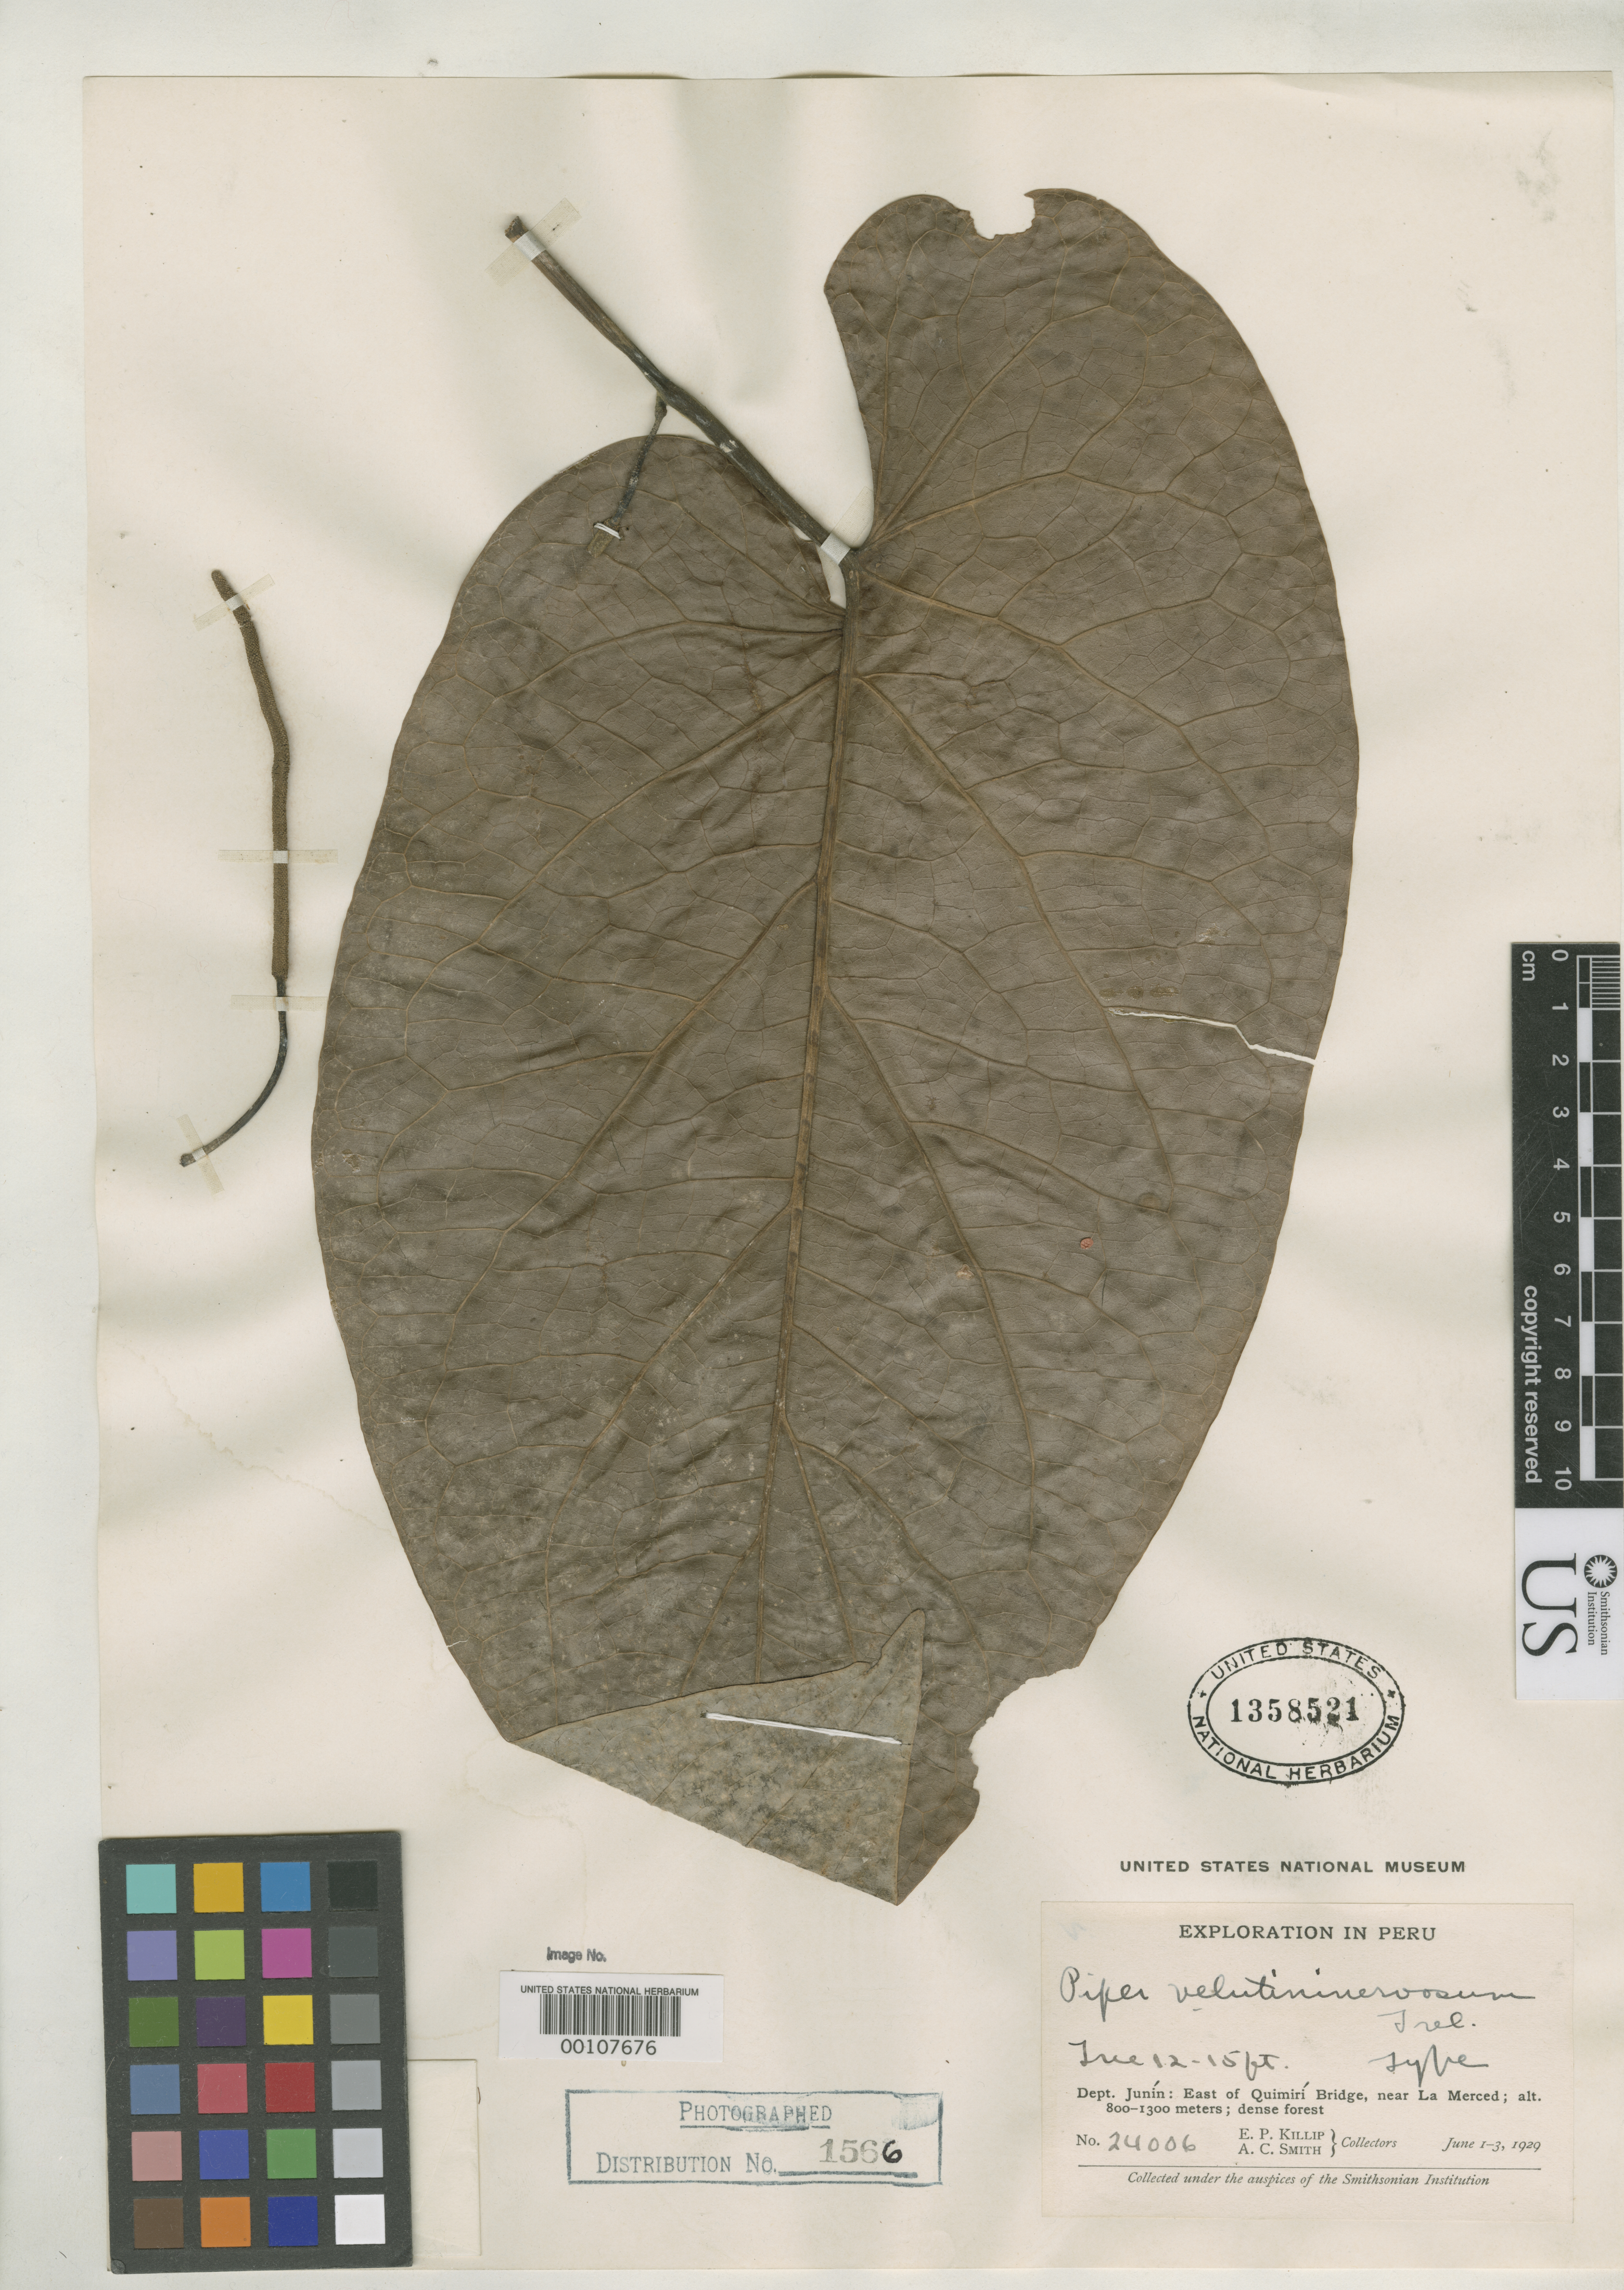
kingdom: Plantae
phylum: Tracheophyta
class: Magnoliopsida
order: Piperales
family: Piperaceae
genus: Piper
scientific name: Piper velutininervosum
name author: Trel. in J.F. Macbr.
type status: Holotype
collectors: E. P. Killip & A. C. Smith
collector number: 24006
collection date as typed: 01 Jun 1929 to 03 Jun 1929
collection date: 1929-06-01/1929-06-03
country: Peru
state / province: Junín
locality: East of Quimiri Bridge, near La Merced.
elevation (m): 800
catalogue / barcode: US 1358521